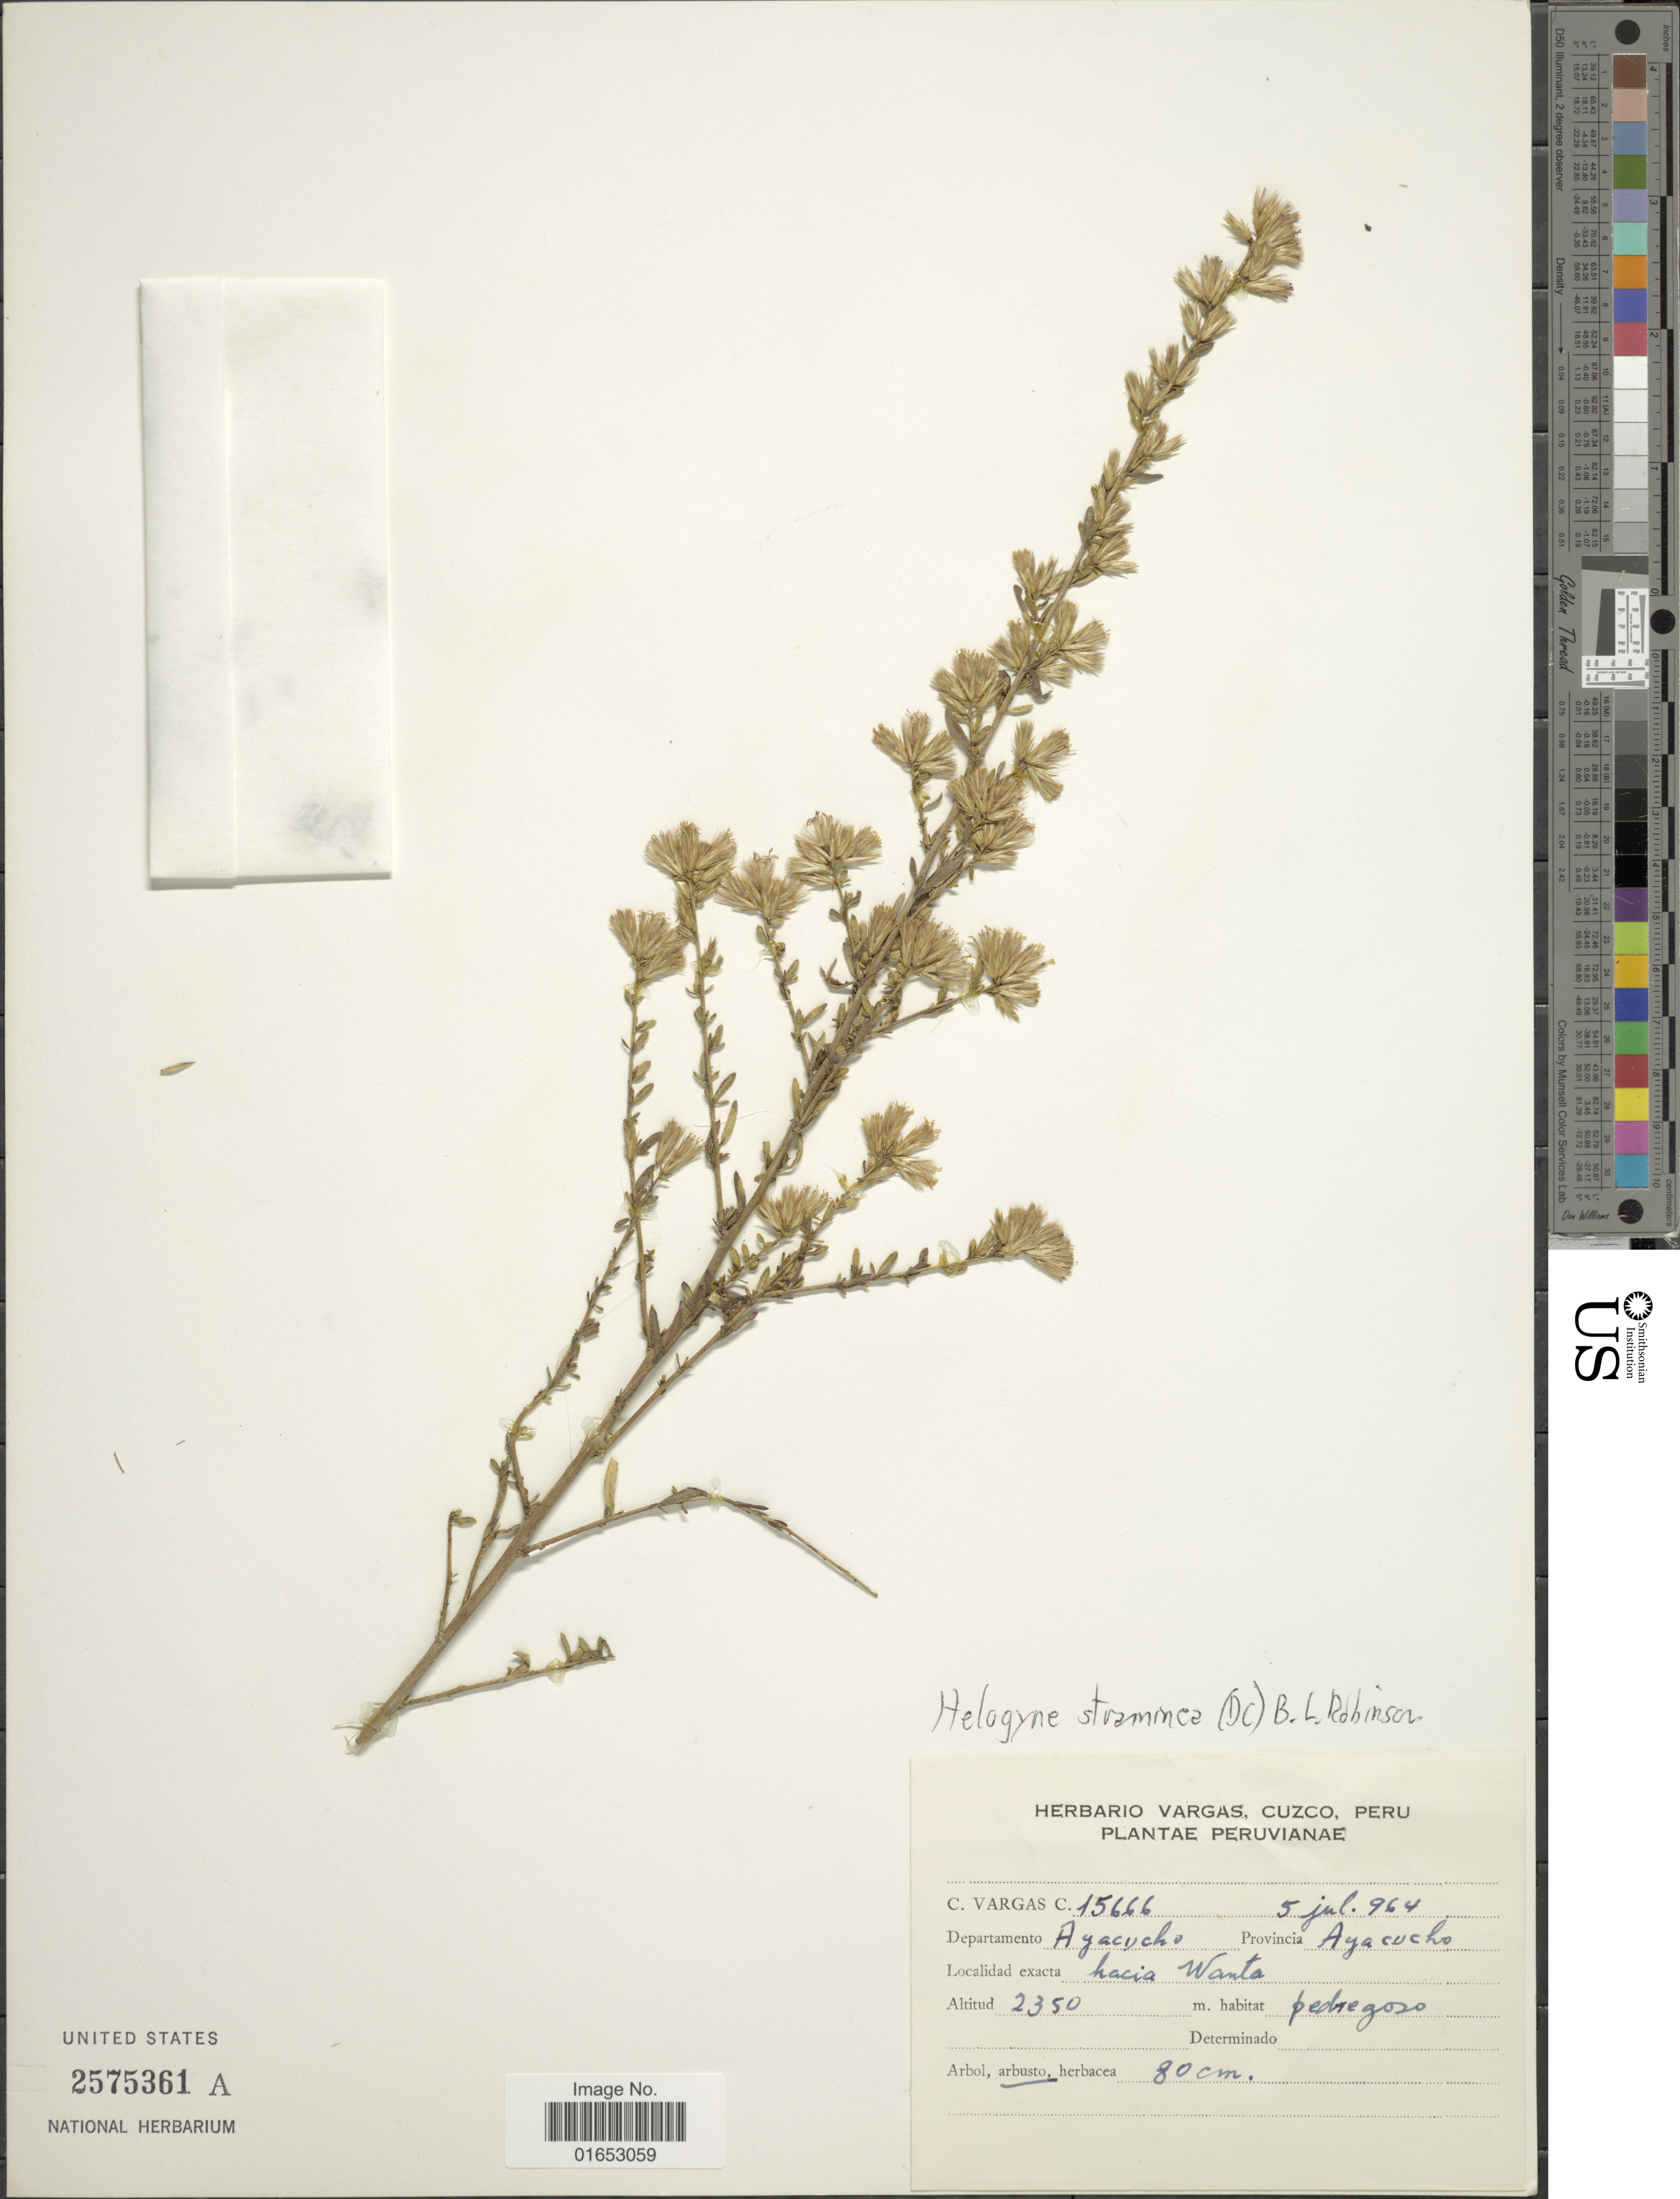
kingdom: Plantae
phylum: Tracheophyta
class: Magnoliopsida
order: Asterales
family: Asteraceae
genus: Helogyne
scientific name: Helogyne straminea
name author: (DC.) B.L. Rob.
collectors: C. Vargas Calderón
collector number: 15666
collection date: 1964-07-05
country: Peru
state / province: Ayacucho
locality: Departamento Ayacucho, hacia Wanta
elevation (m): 2350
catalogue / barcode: US 2575361A